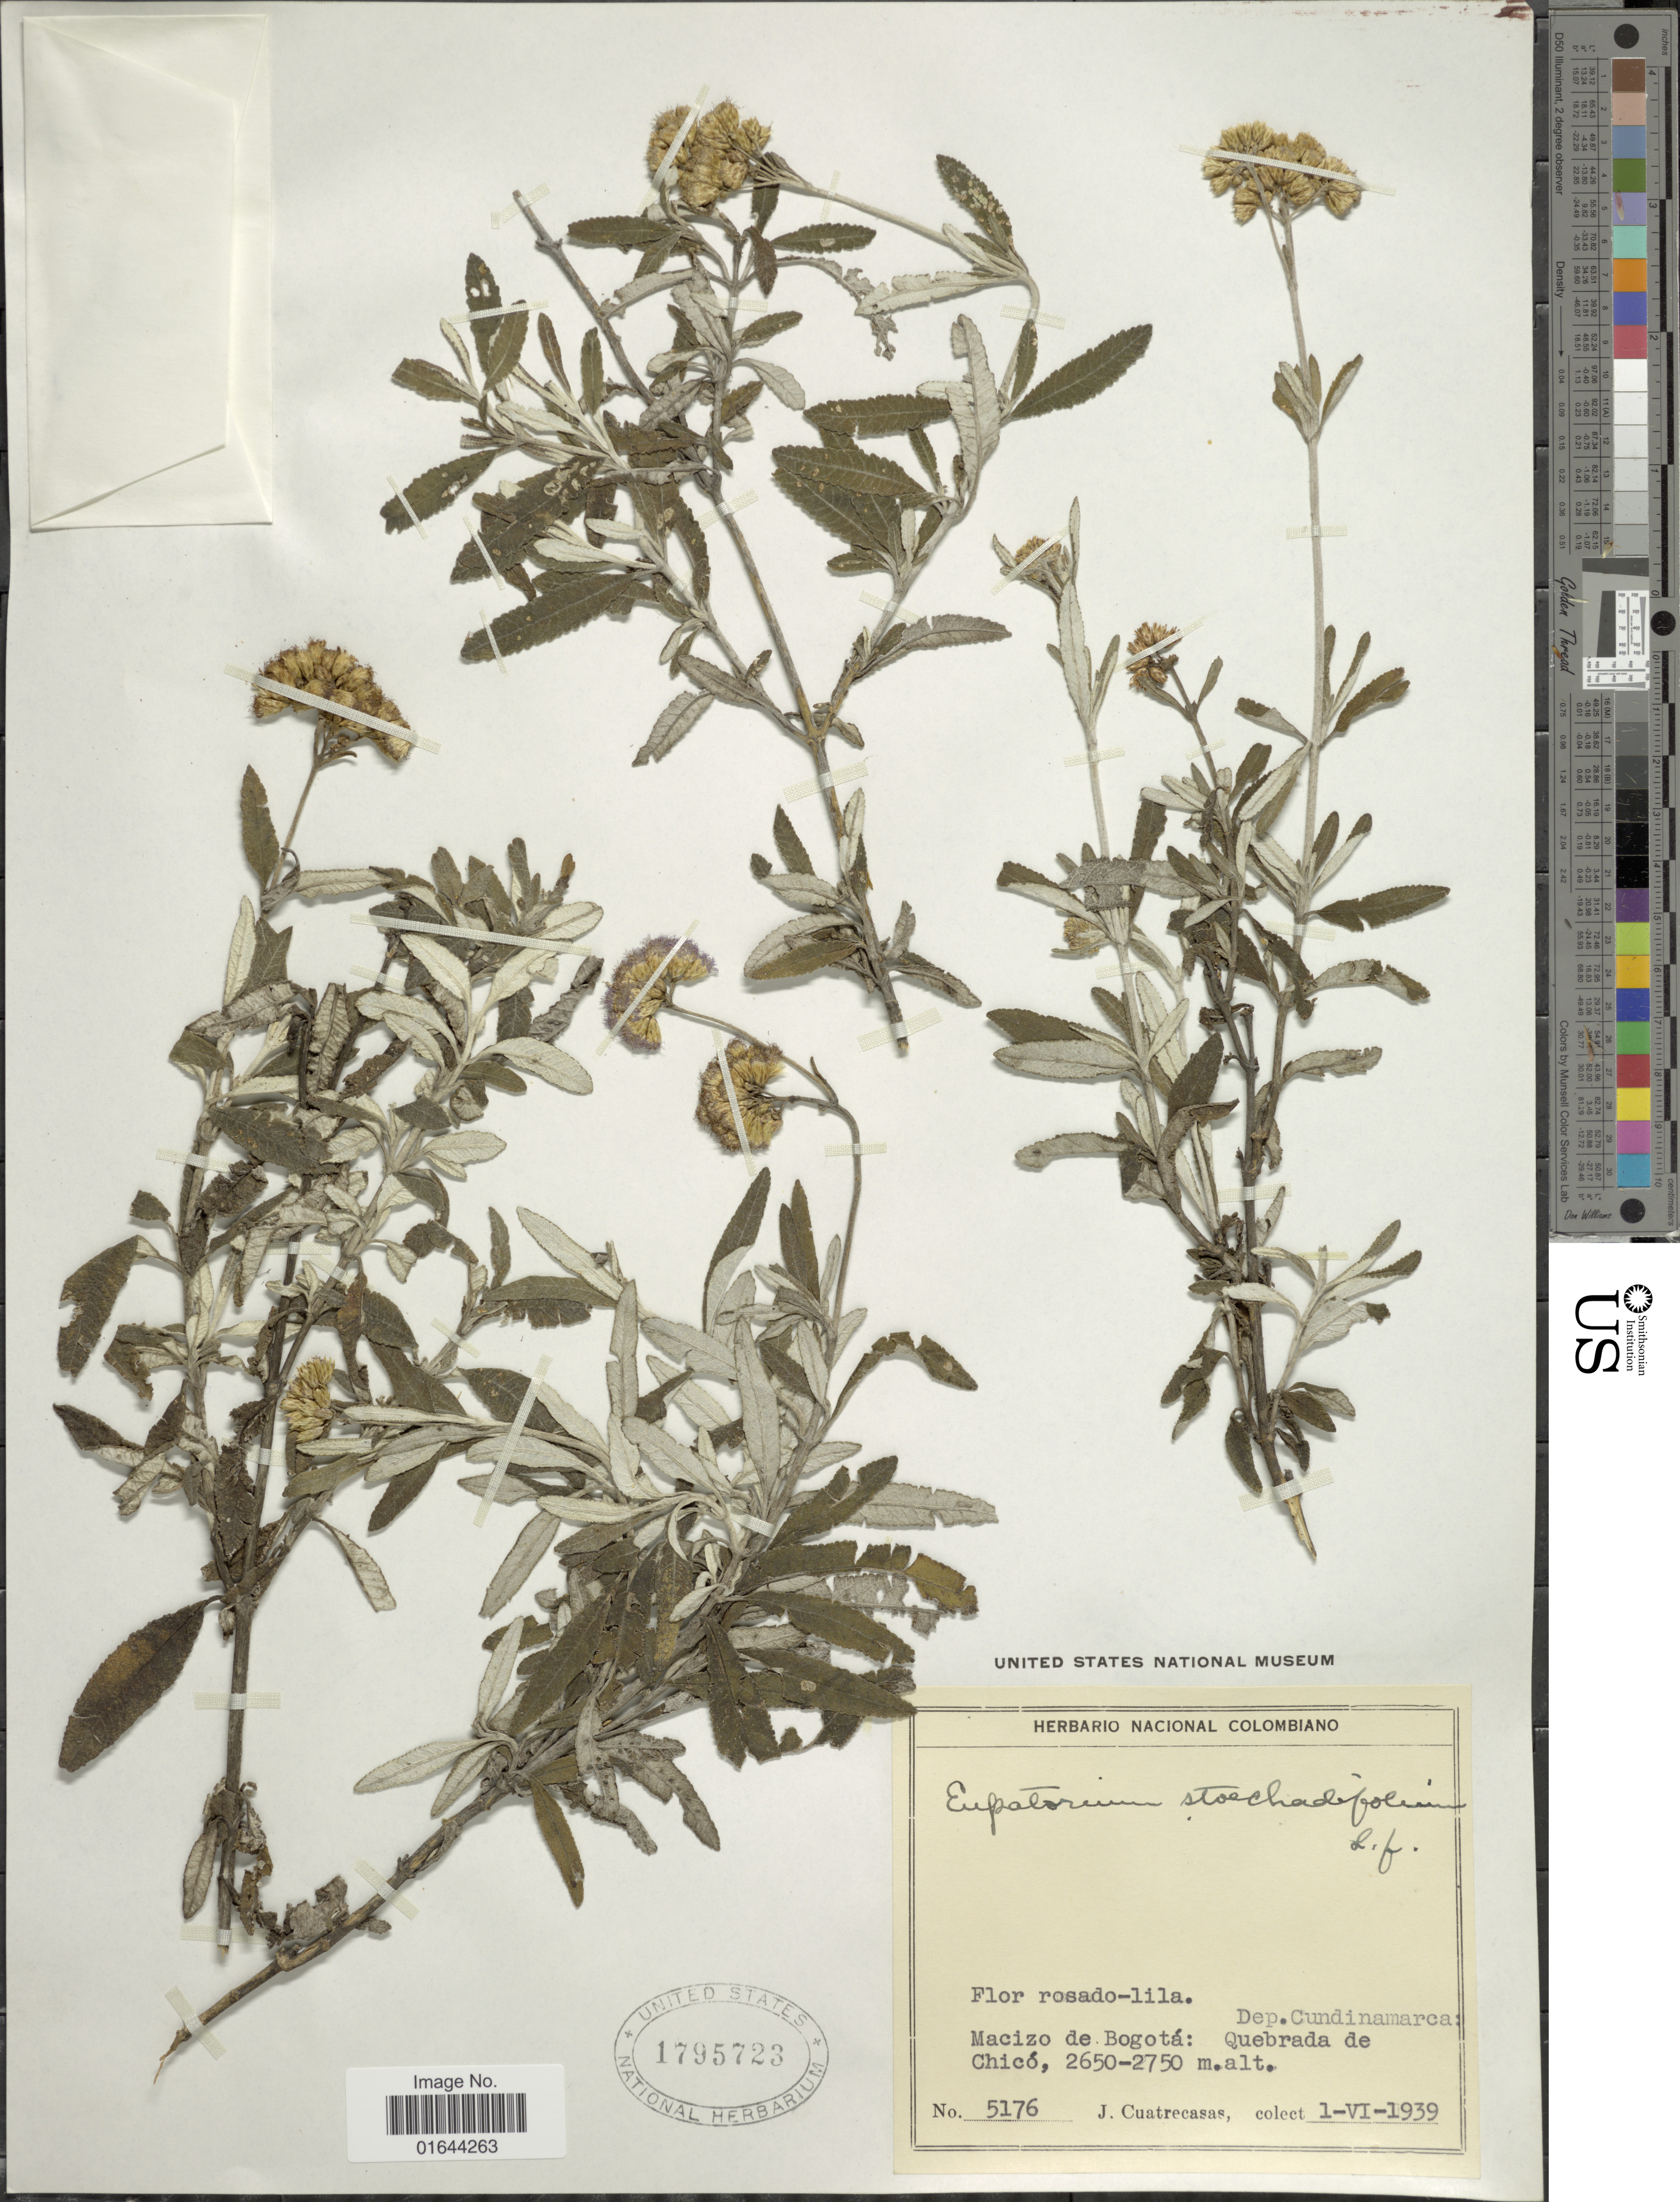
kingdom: Plantae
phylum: Tracheophyta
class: Magnoliopsida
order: Asterales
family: Asteraceae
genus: Lourteigia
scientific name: Lourteigia stoechadifolia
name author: (L. f.) R.M. King & H. Rob.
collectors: J. Cuatrecasas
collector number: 5176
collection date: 1939-06-01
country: Colombia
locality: Dep. Cundinamarca, Macizo de Bogota: Quebrada de Chico.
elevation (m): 2650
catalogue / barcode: US 1795723